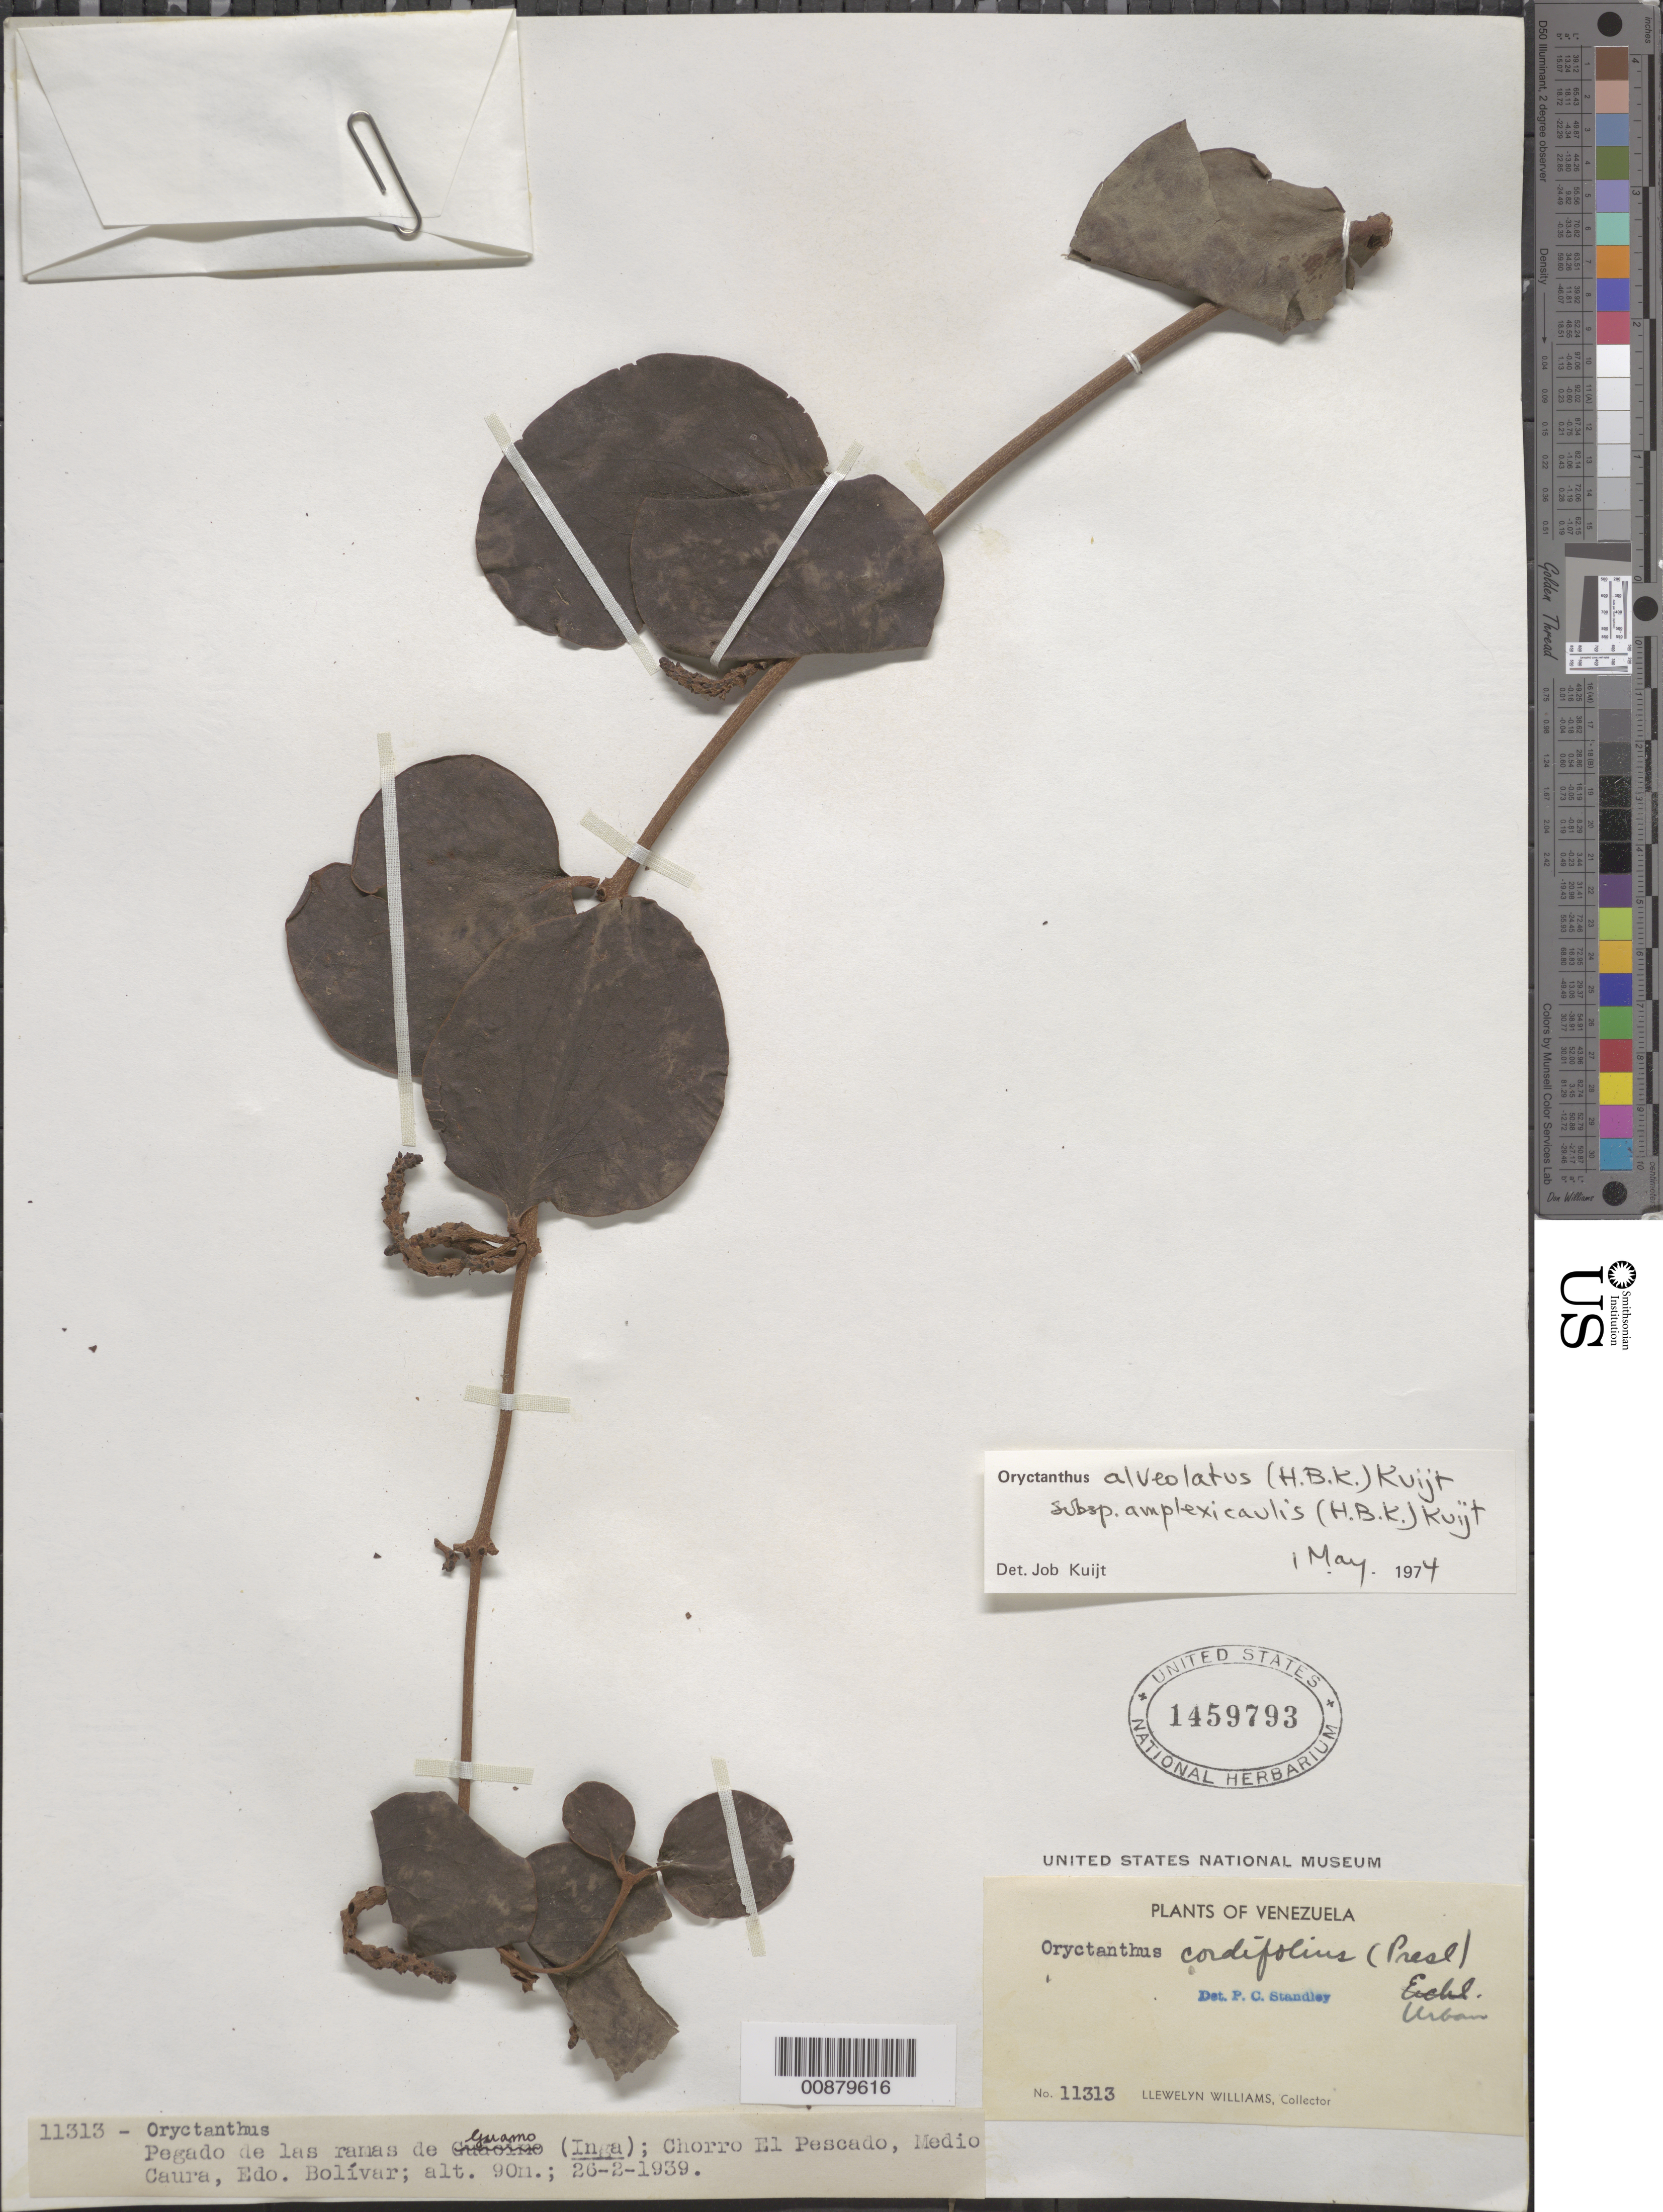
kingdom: Plantae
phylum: Tracheophyta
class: Magnoliopsida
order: Santalales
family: Loranthaceae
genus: Oryctanthus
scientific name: Oryctanthus alveolatus subsp. amplexicaulis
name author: (Kunth) Kuijt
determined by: Kuijt, Job, (CANADA)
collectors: Ll. Williams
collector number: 11313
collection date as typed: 26-Feb-39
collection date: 1939-02-26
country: Venezuela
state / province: Bolívar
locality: Chorro El Pescado, Medio Caura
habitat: Pegado de las ramas de guamo (Inga)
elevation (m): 90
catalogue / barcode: US 1459793